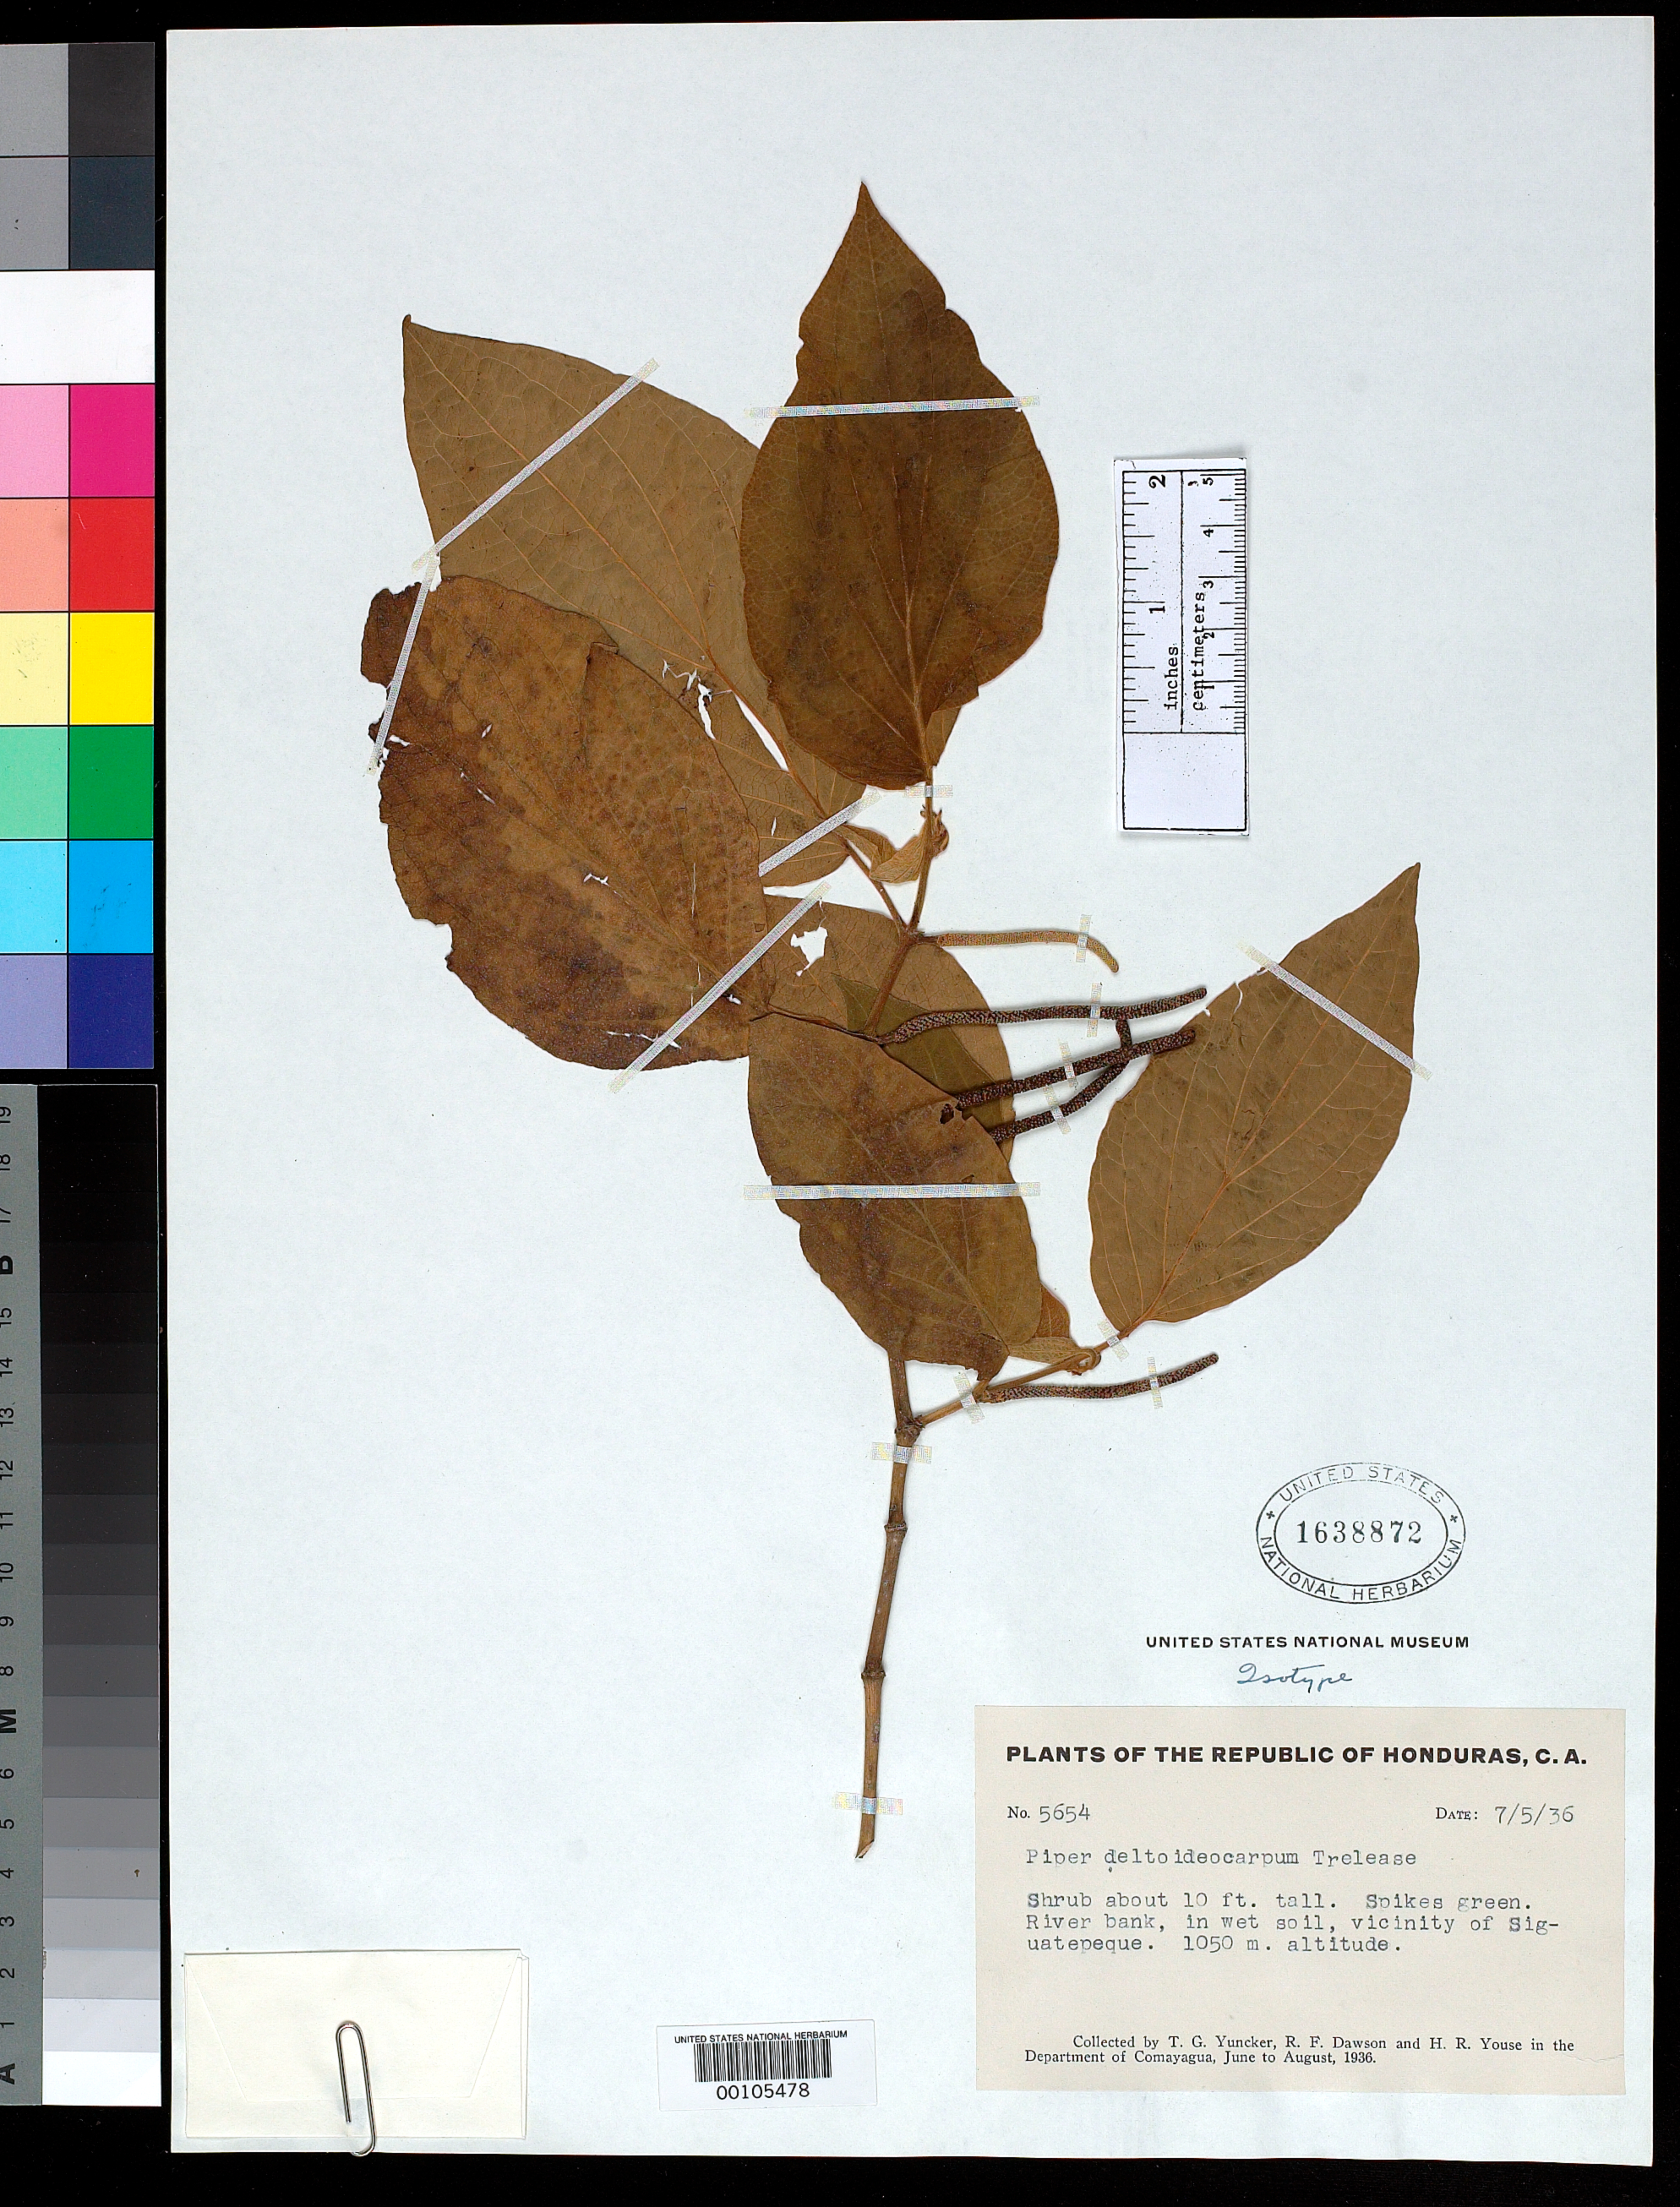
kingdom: Plantae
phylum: Tracheophyta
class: Magnoliopsida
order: Piperales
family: Piperaceae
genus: Piper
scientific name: Piper deltoideocarpum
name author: Trel.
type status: Isotype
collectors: T. G. Yuncker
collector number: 5654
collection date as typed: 05 Jul 1936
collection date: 1936-07-05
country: Honduras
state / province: Comayagua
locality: Siguatepeque vicinity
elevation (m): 1050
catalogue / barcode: US 1638872